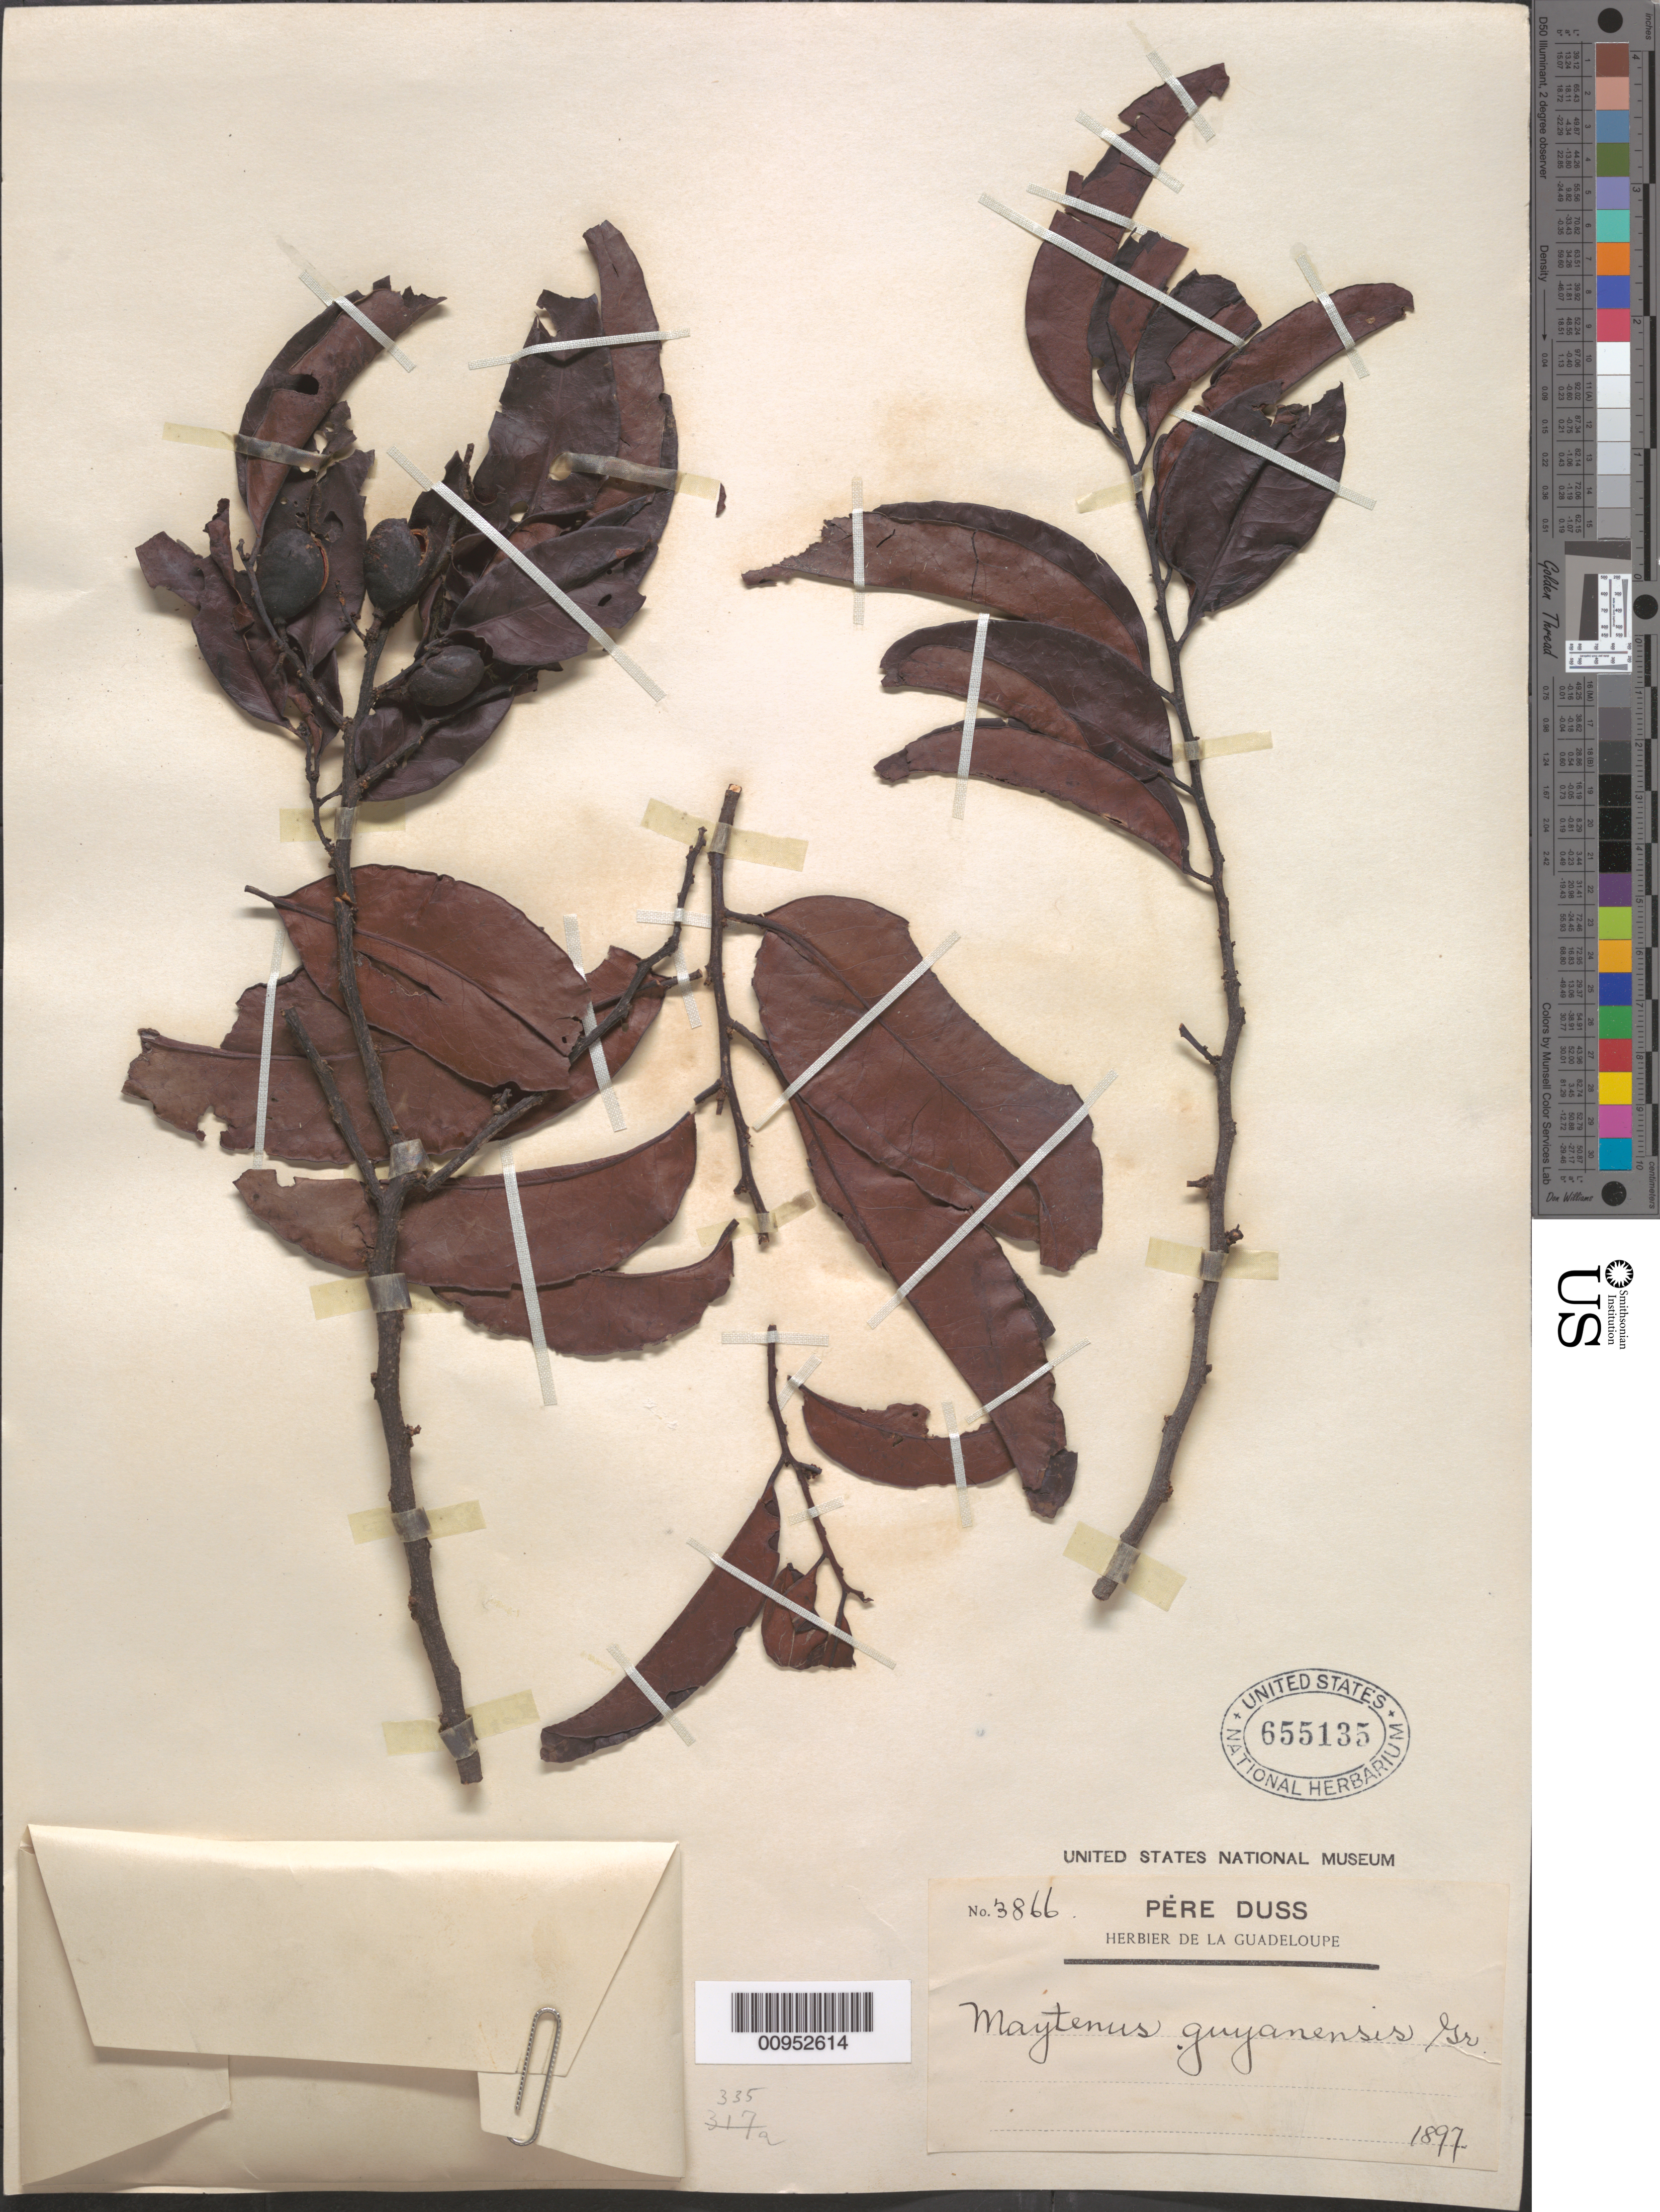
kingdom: Plantae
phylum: Tracheophyta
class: Magnoliopsida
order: Celastrales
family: Celastraceae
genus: Maytenus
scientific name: Maytenus guianensis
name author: Klotzsch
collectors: Père Duss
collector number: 3866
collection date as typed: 1897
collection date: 1897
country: Guadeloupe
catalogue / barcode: US 655135